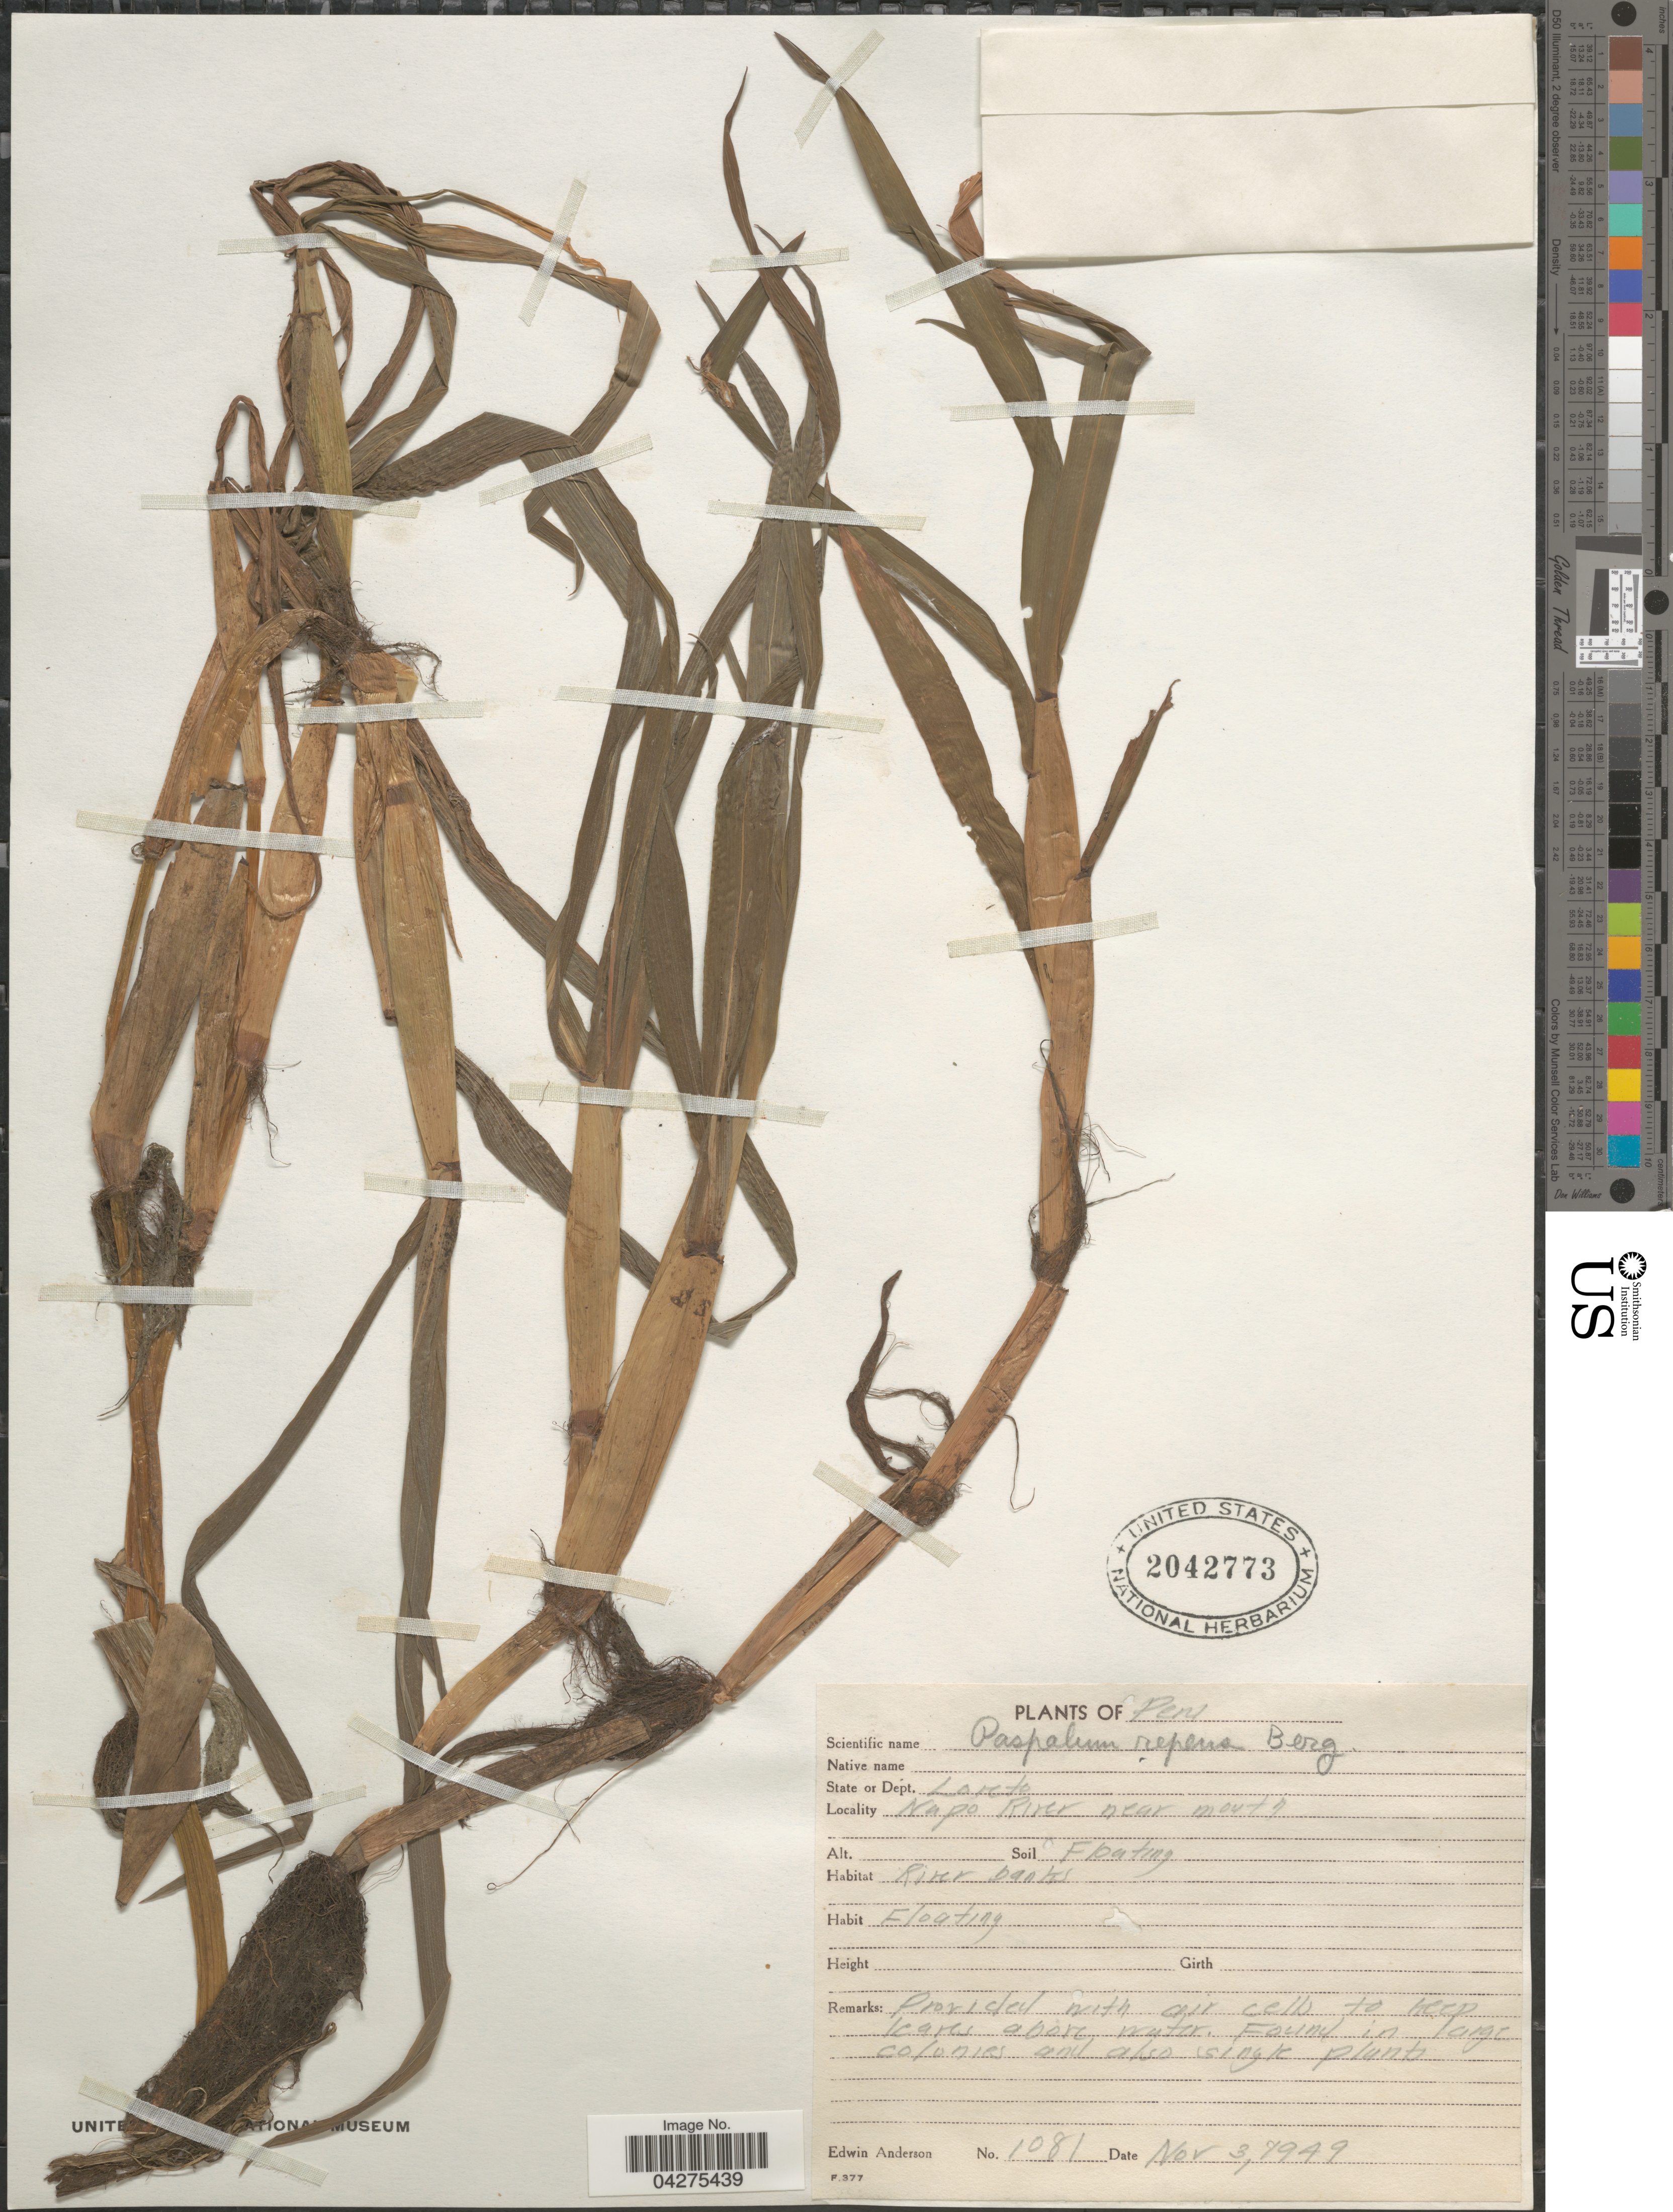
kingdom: Plantae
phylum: Tracheophyta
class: Liliopsida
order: Poales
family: Poaceae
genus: Paspalum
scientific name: Paspalum repens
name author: P.J. Bergius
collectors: E. Anderson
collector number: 1081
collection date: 1949-11-03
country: Peru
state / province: Loreto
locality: Dept. Loreto. Napo River near mouth.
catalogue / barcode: US 2042773